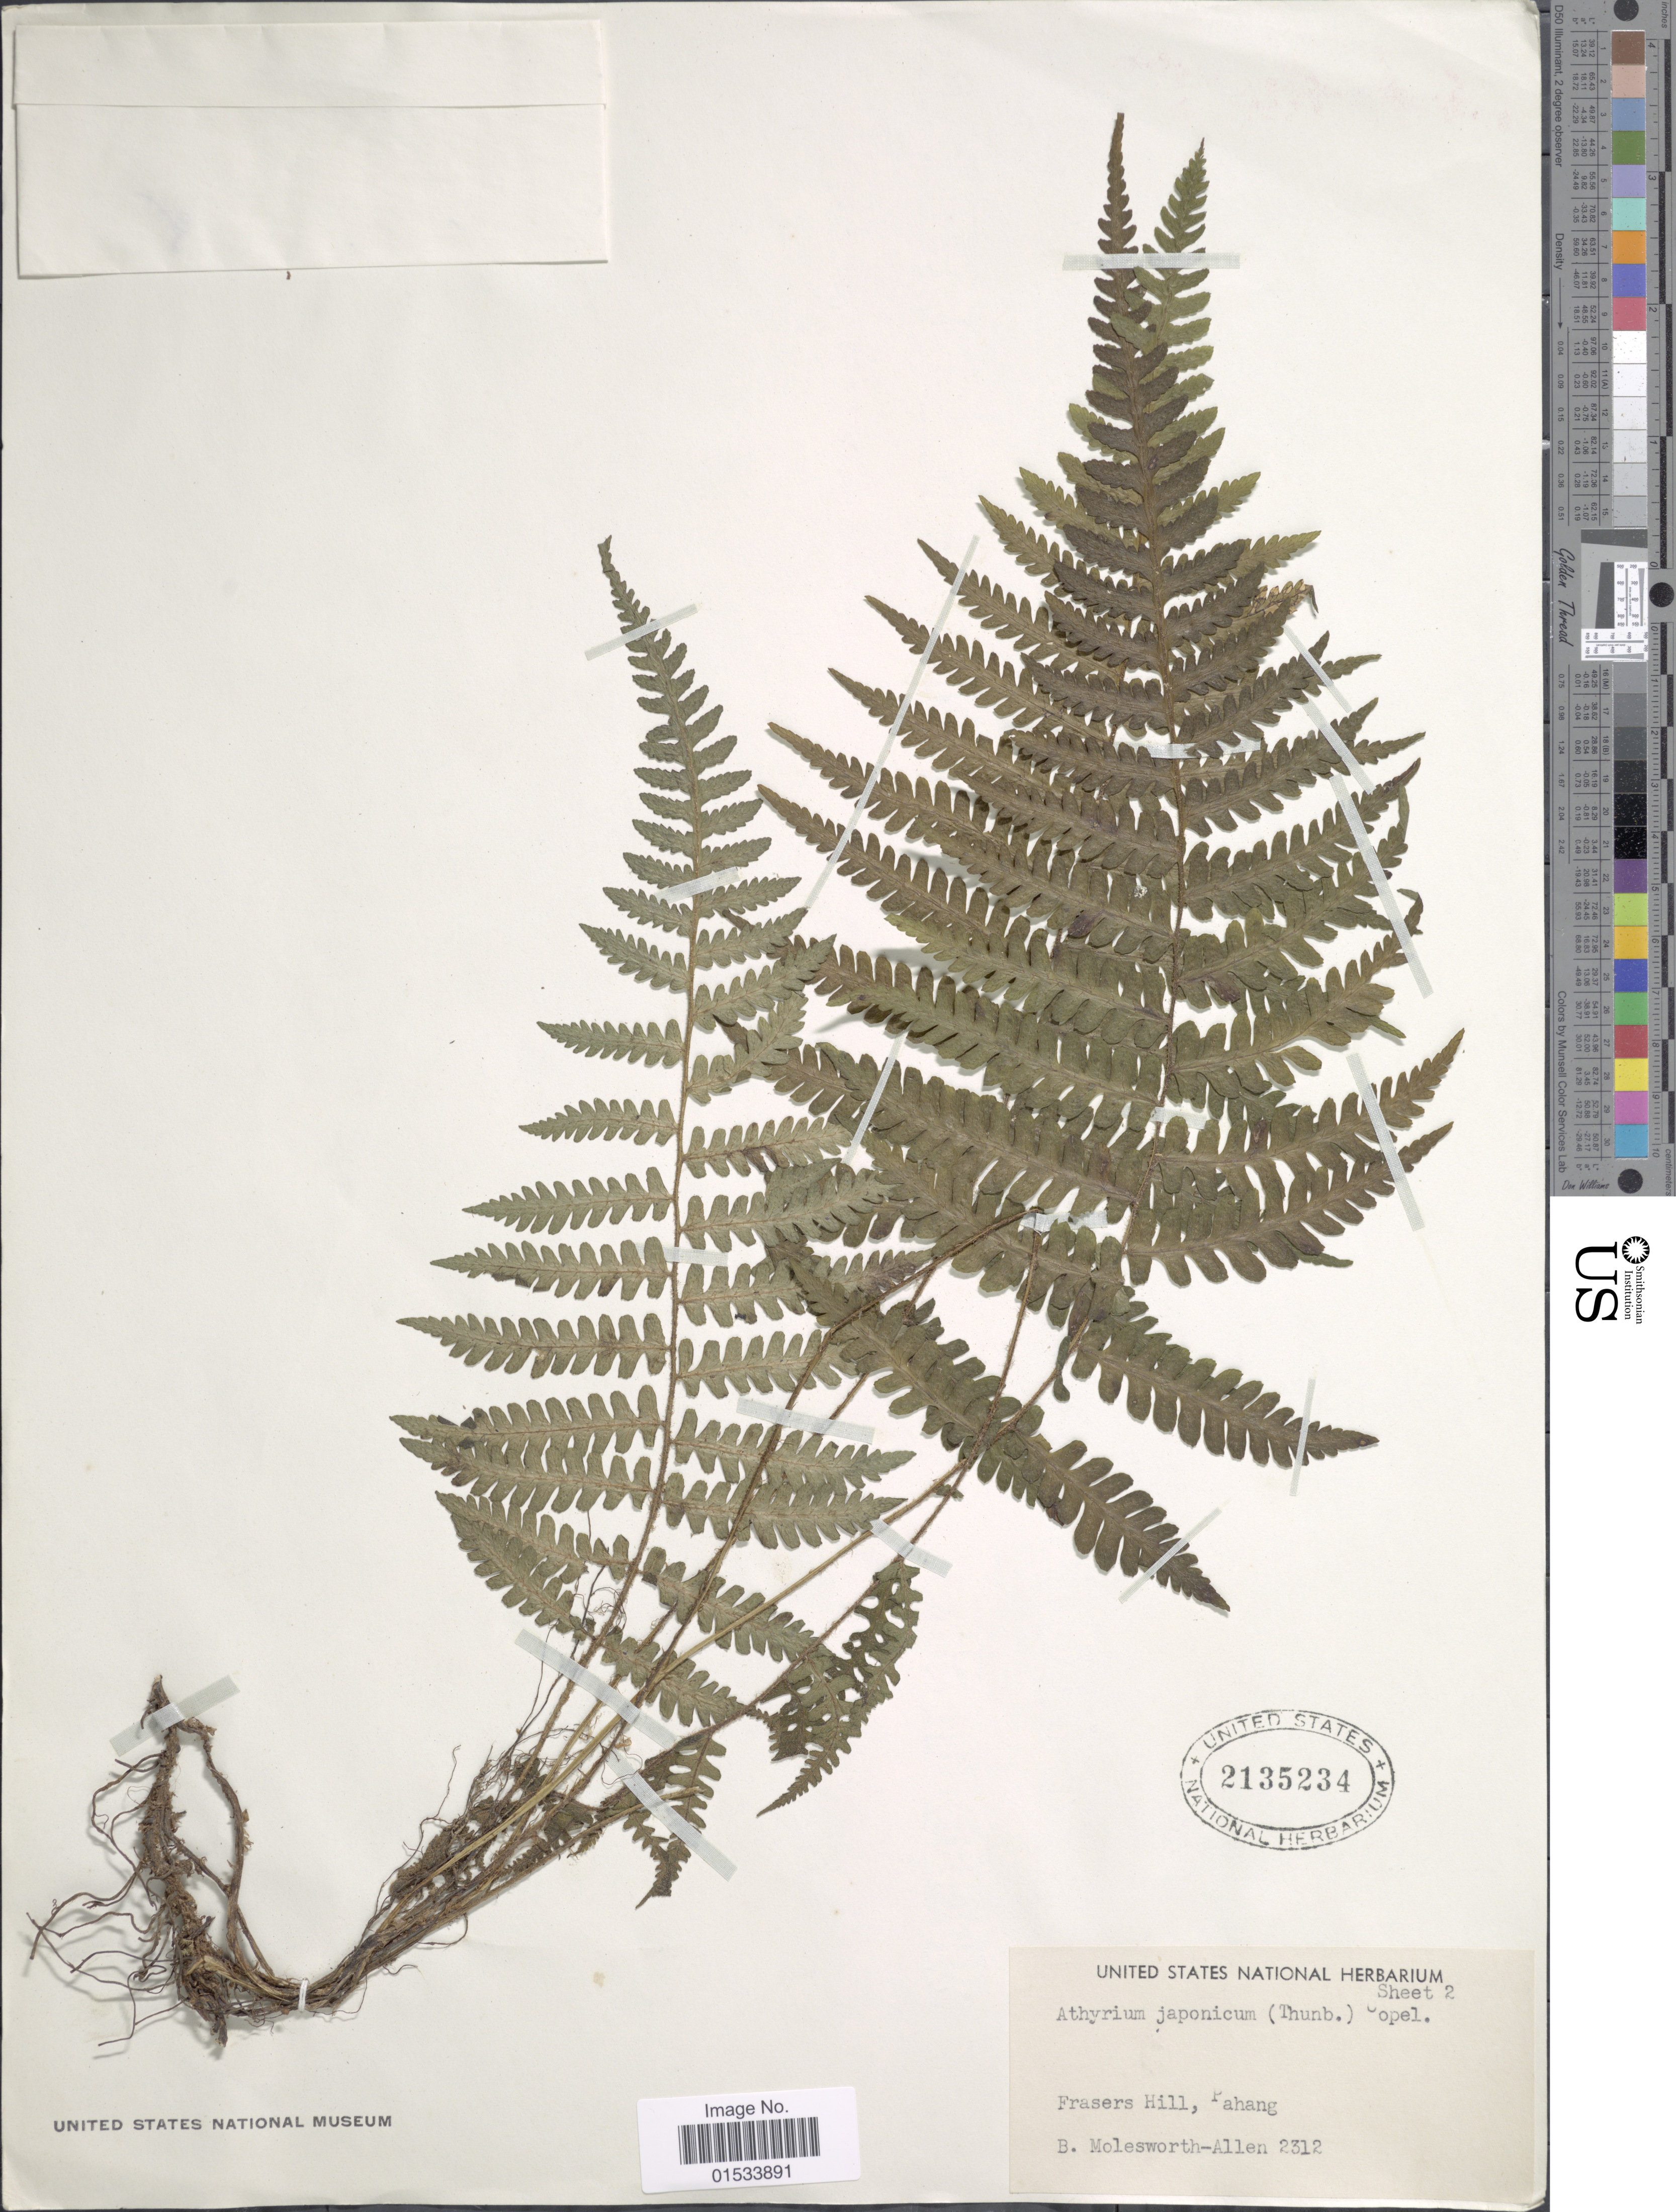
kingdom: Plantae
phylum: Tracheophyta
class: Polypodiopsida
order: Polypodiales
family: Athyriaceae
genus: Diplazium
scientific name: Diplazium japonicum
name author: (Thunb.) Copel.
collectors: B. E. G. Molesworth-Allen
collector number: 3212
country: Malaysia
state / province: Pahang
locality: Fraser Hill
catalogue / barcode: US 2135234